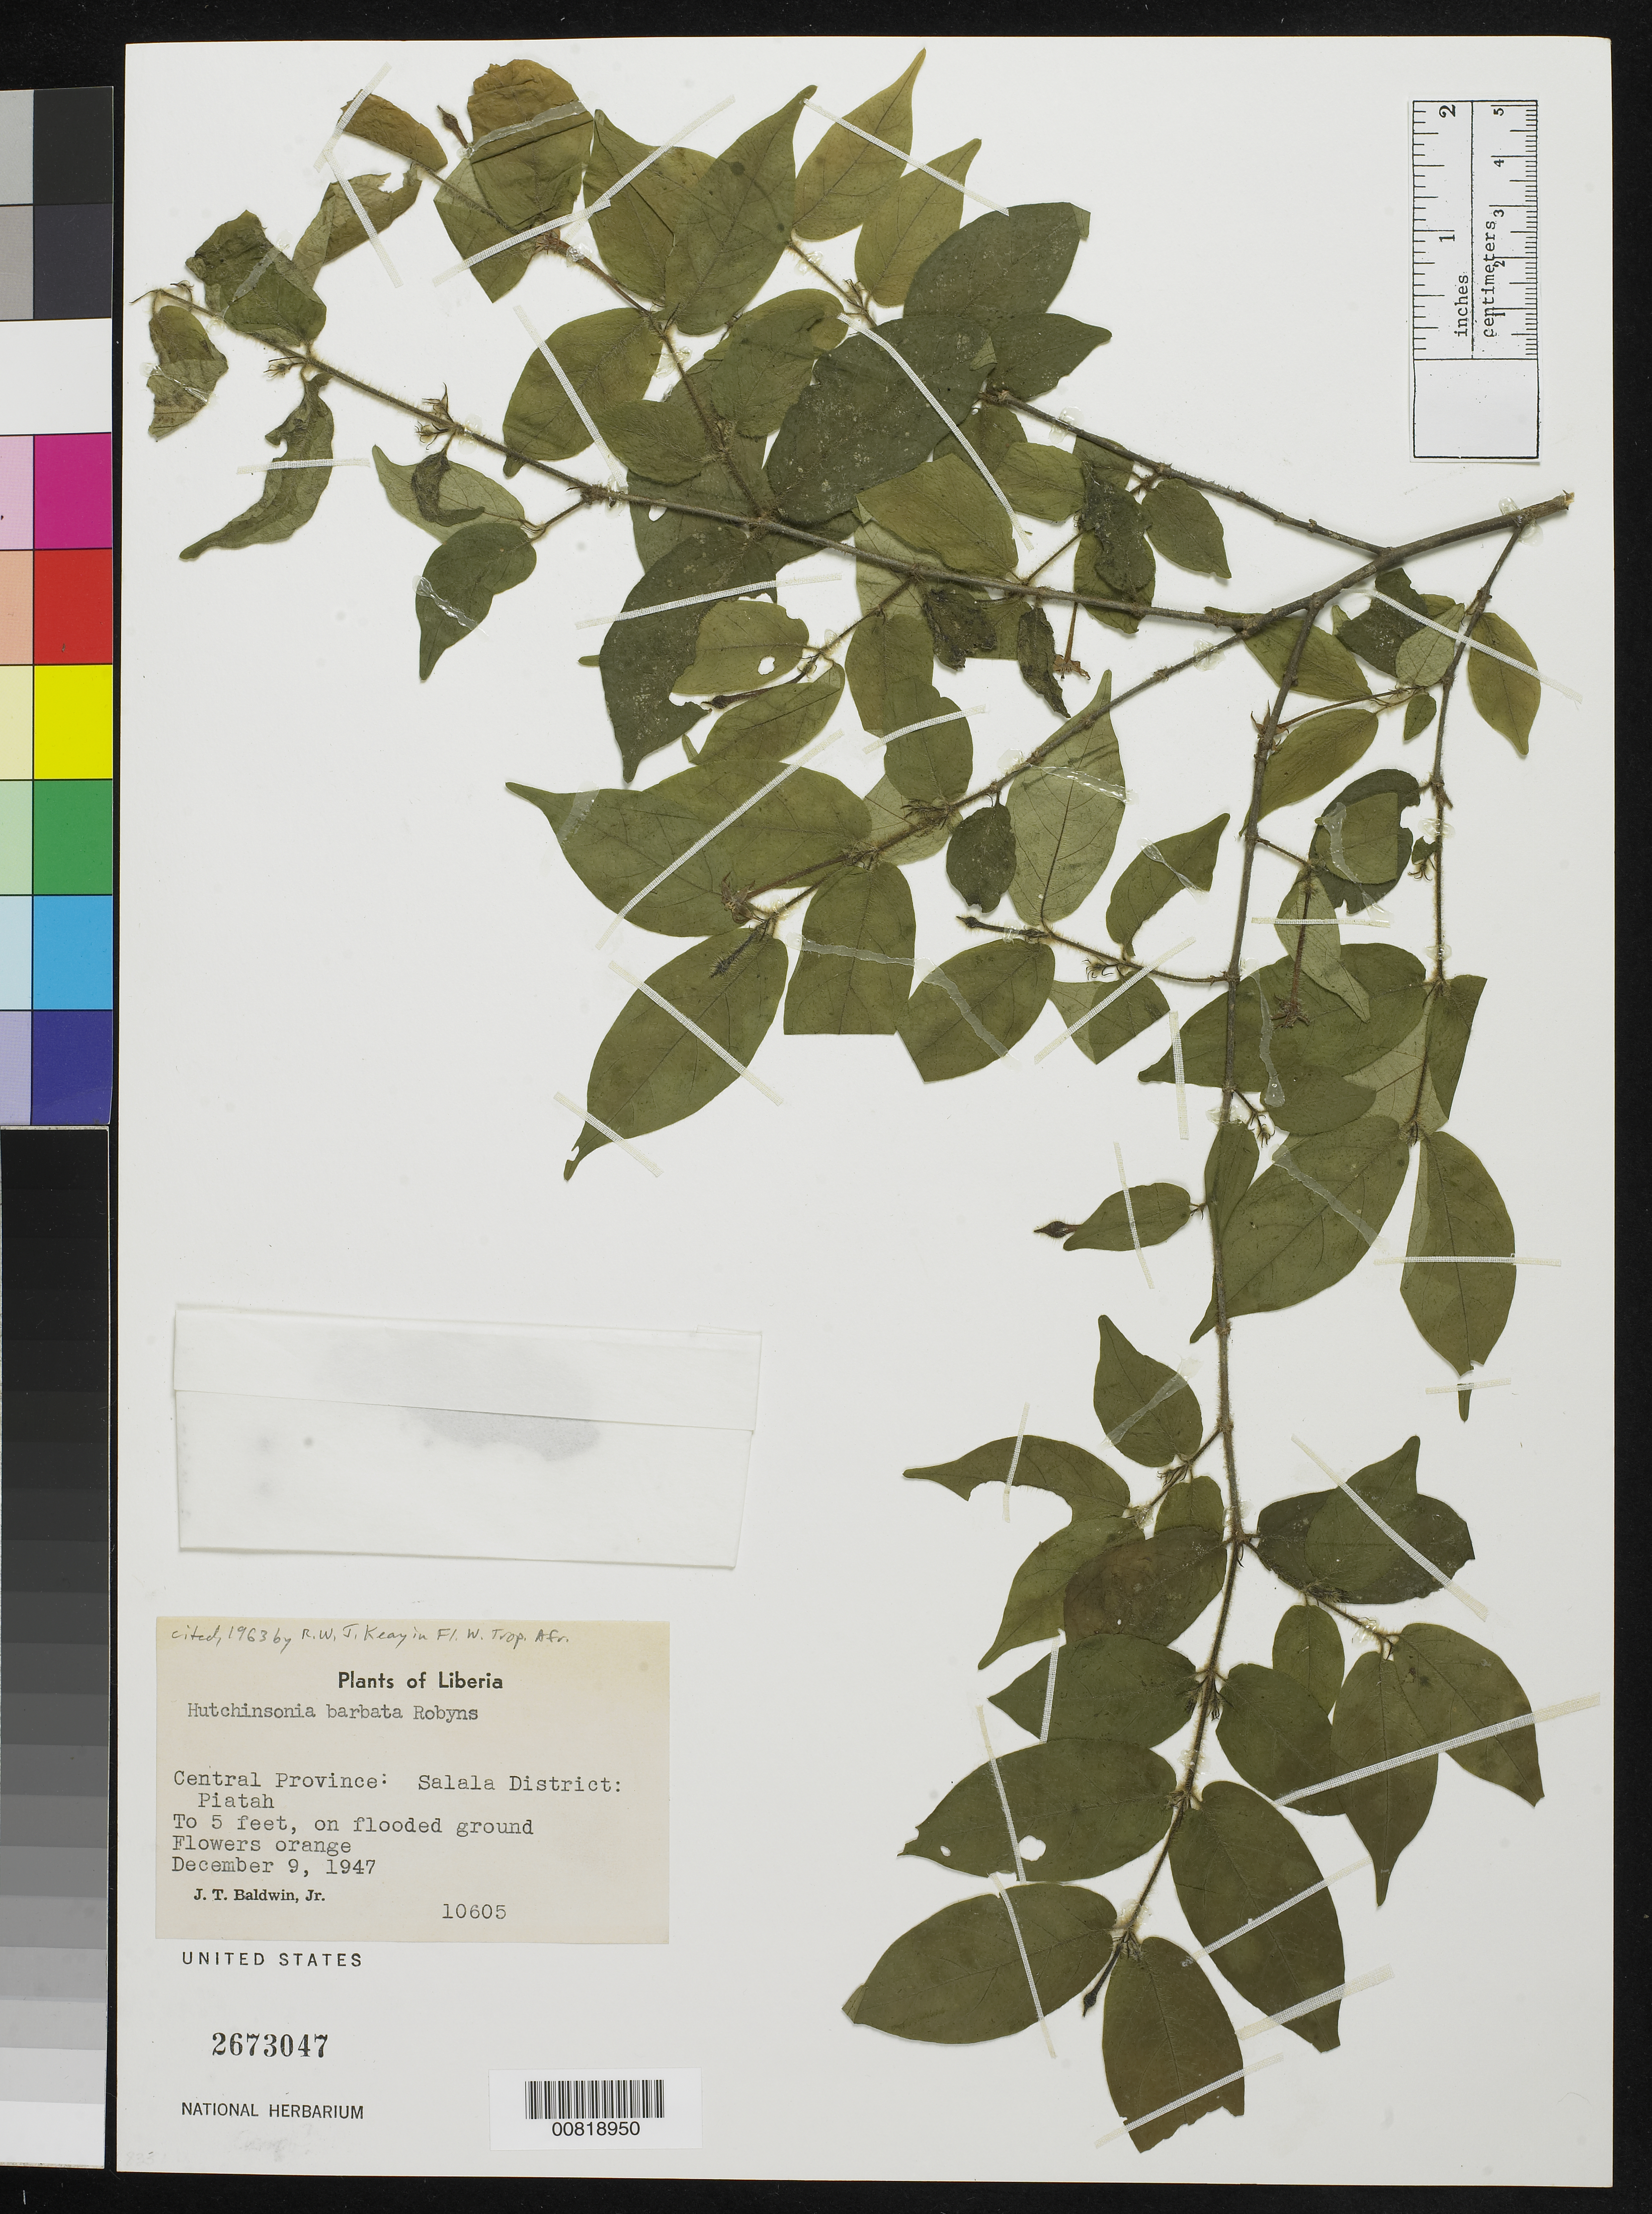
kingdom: Plantae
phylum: Tracheophyta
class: Magnoliopsida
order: Gentianales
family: Rubiaceae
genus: Hutchinsonia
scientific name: Hutchinsonia barbata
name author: Robyns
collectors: J. T. Baldwin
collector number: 10605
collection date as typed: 9 Dec 1947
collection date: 1947-12-09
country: Liberia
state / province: Bong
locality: Central Province: Salala District, Piatah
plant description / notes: cited in Flora of West Tropical Africa by R.W. Keay, 1963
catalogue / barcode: US 2673047